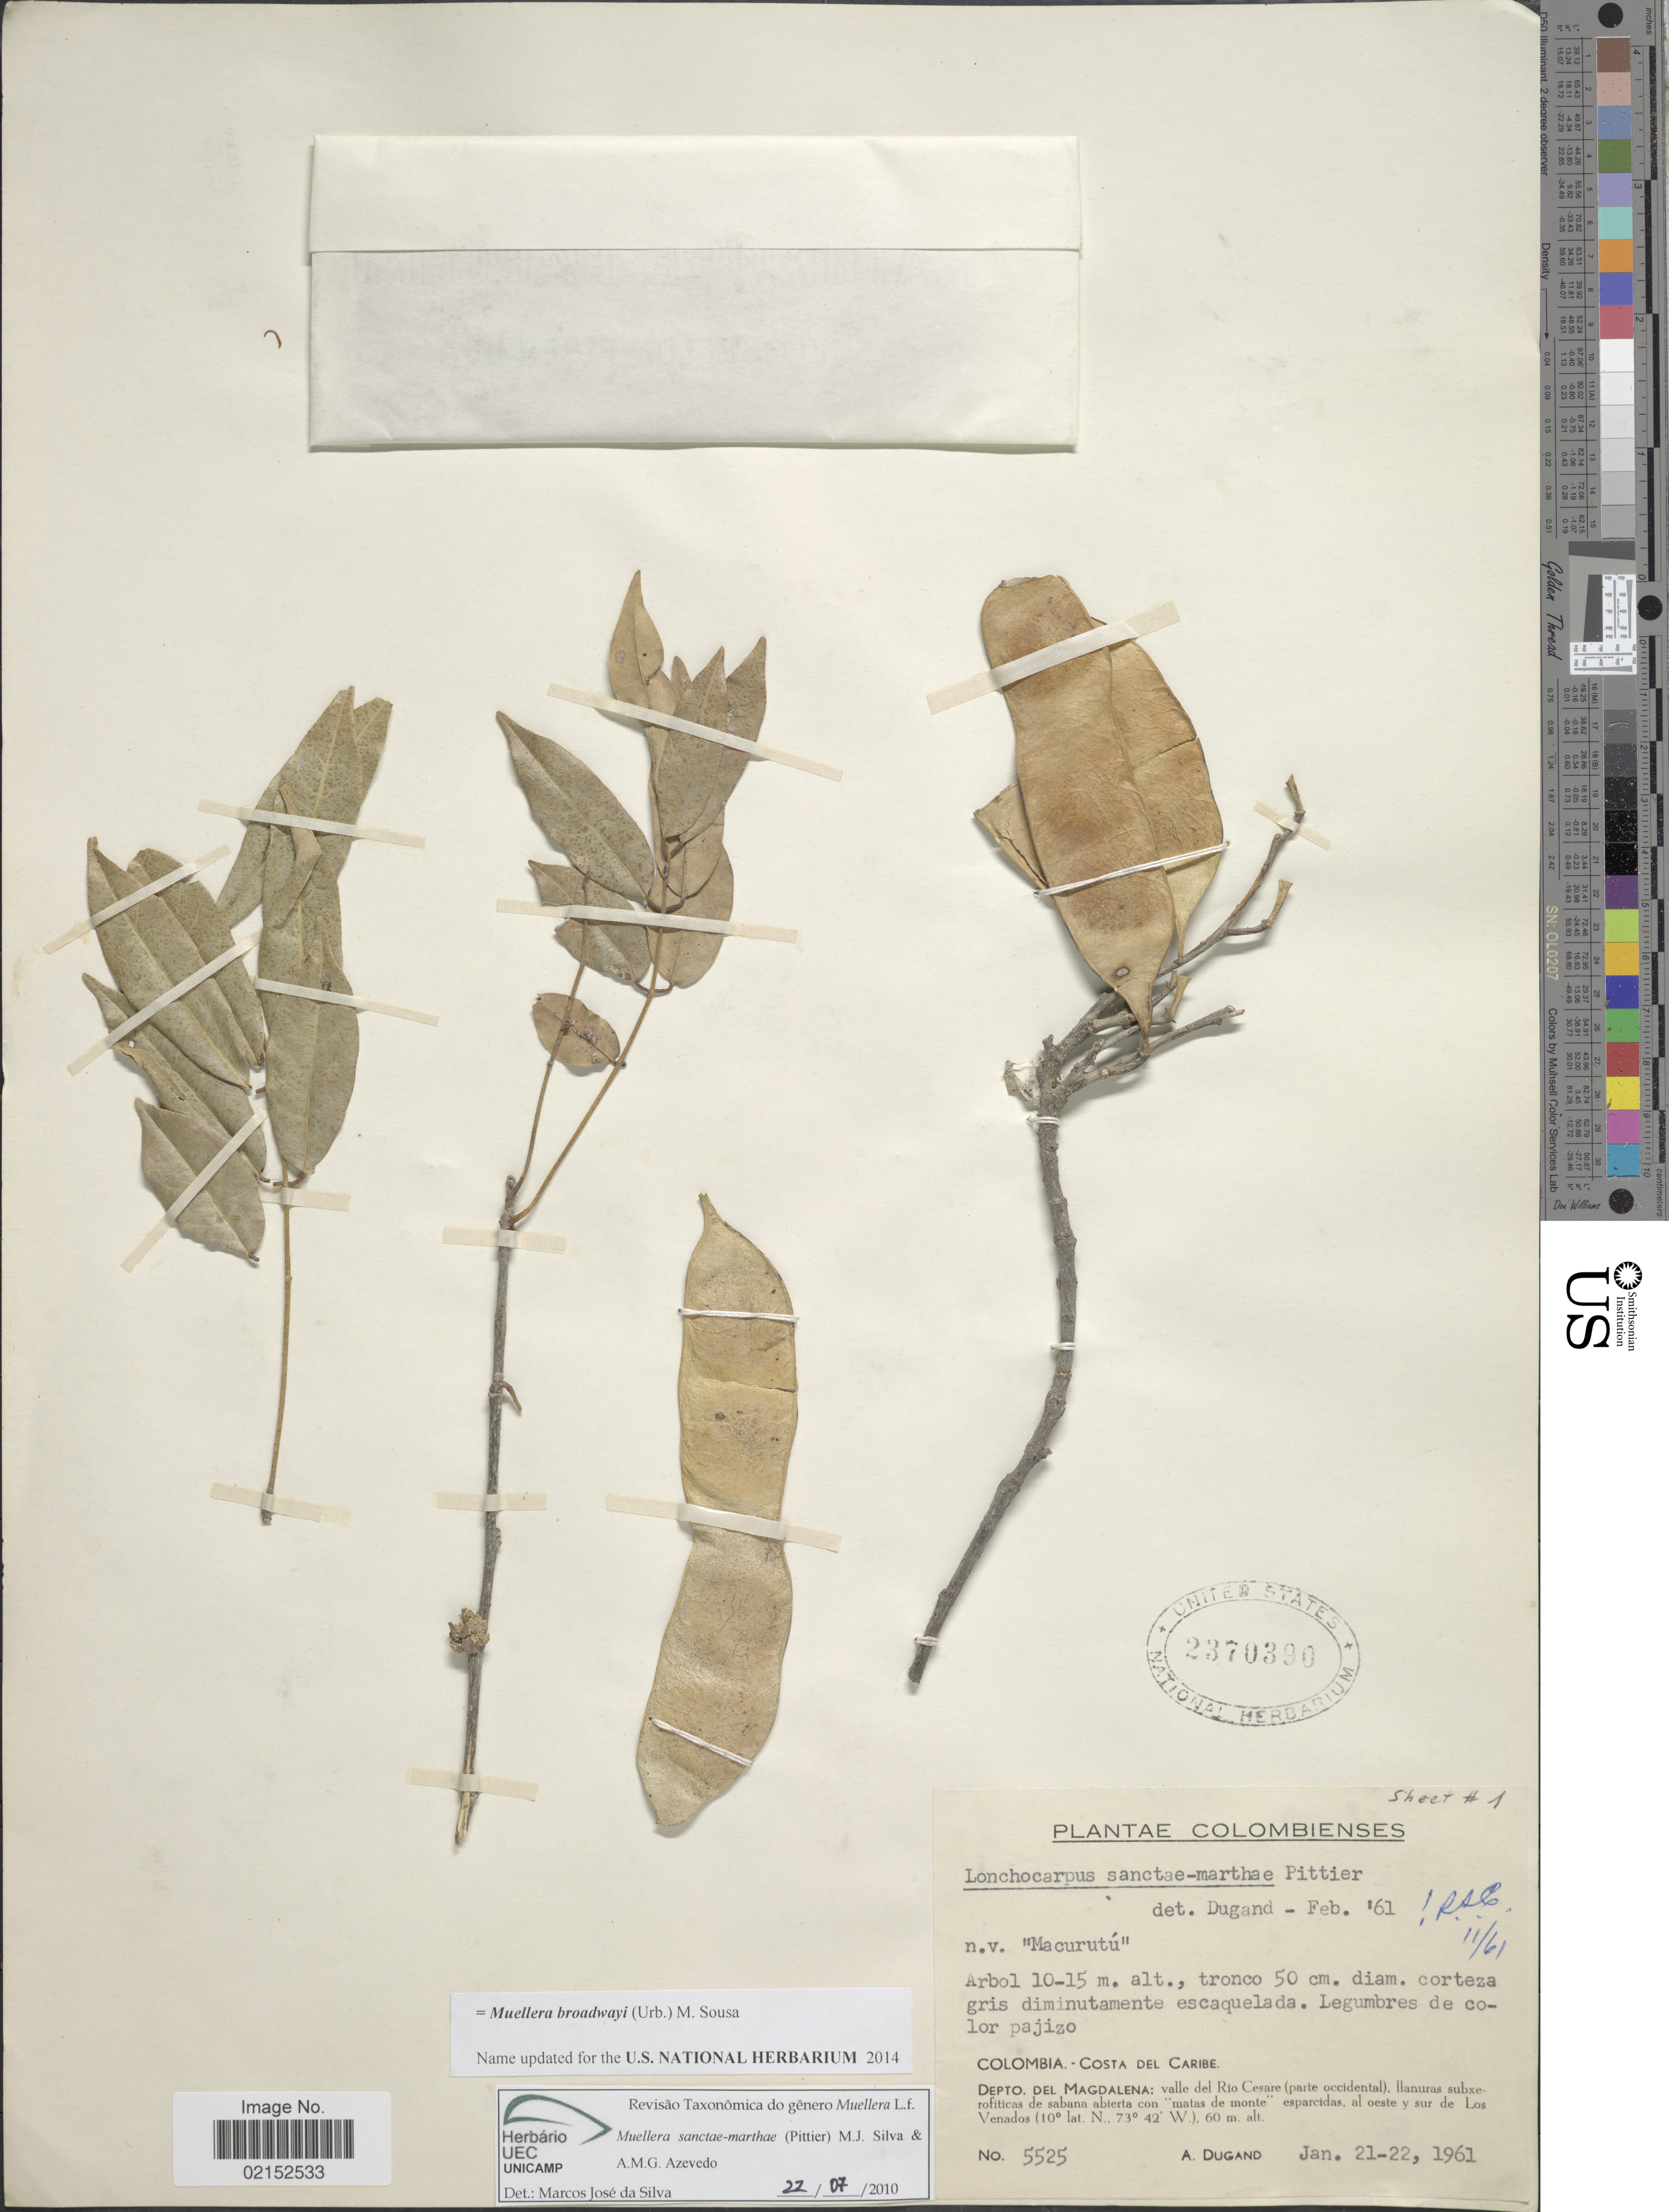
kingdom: Plantae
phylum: Tracheophyta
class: Magnoliopsida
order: Fabales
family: Fabaceae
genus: Muellera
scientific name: Muellera broadwayi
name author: (Urb.) M. Sousa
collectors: A. Dugand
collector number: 5525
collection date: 1961-01-21/1961-01-22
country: Colombia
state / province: Magdalena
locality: Costa del Caribe. Valle del Rio Cesare (parte occidental). Sur de Los Venados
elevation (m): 60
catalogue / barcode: US 2370390